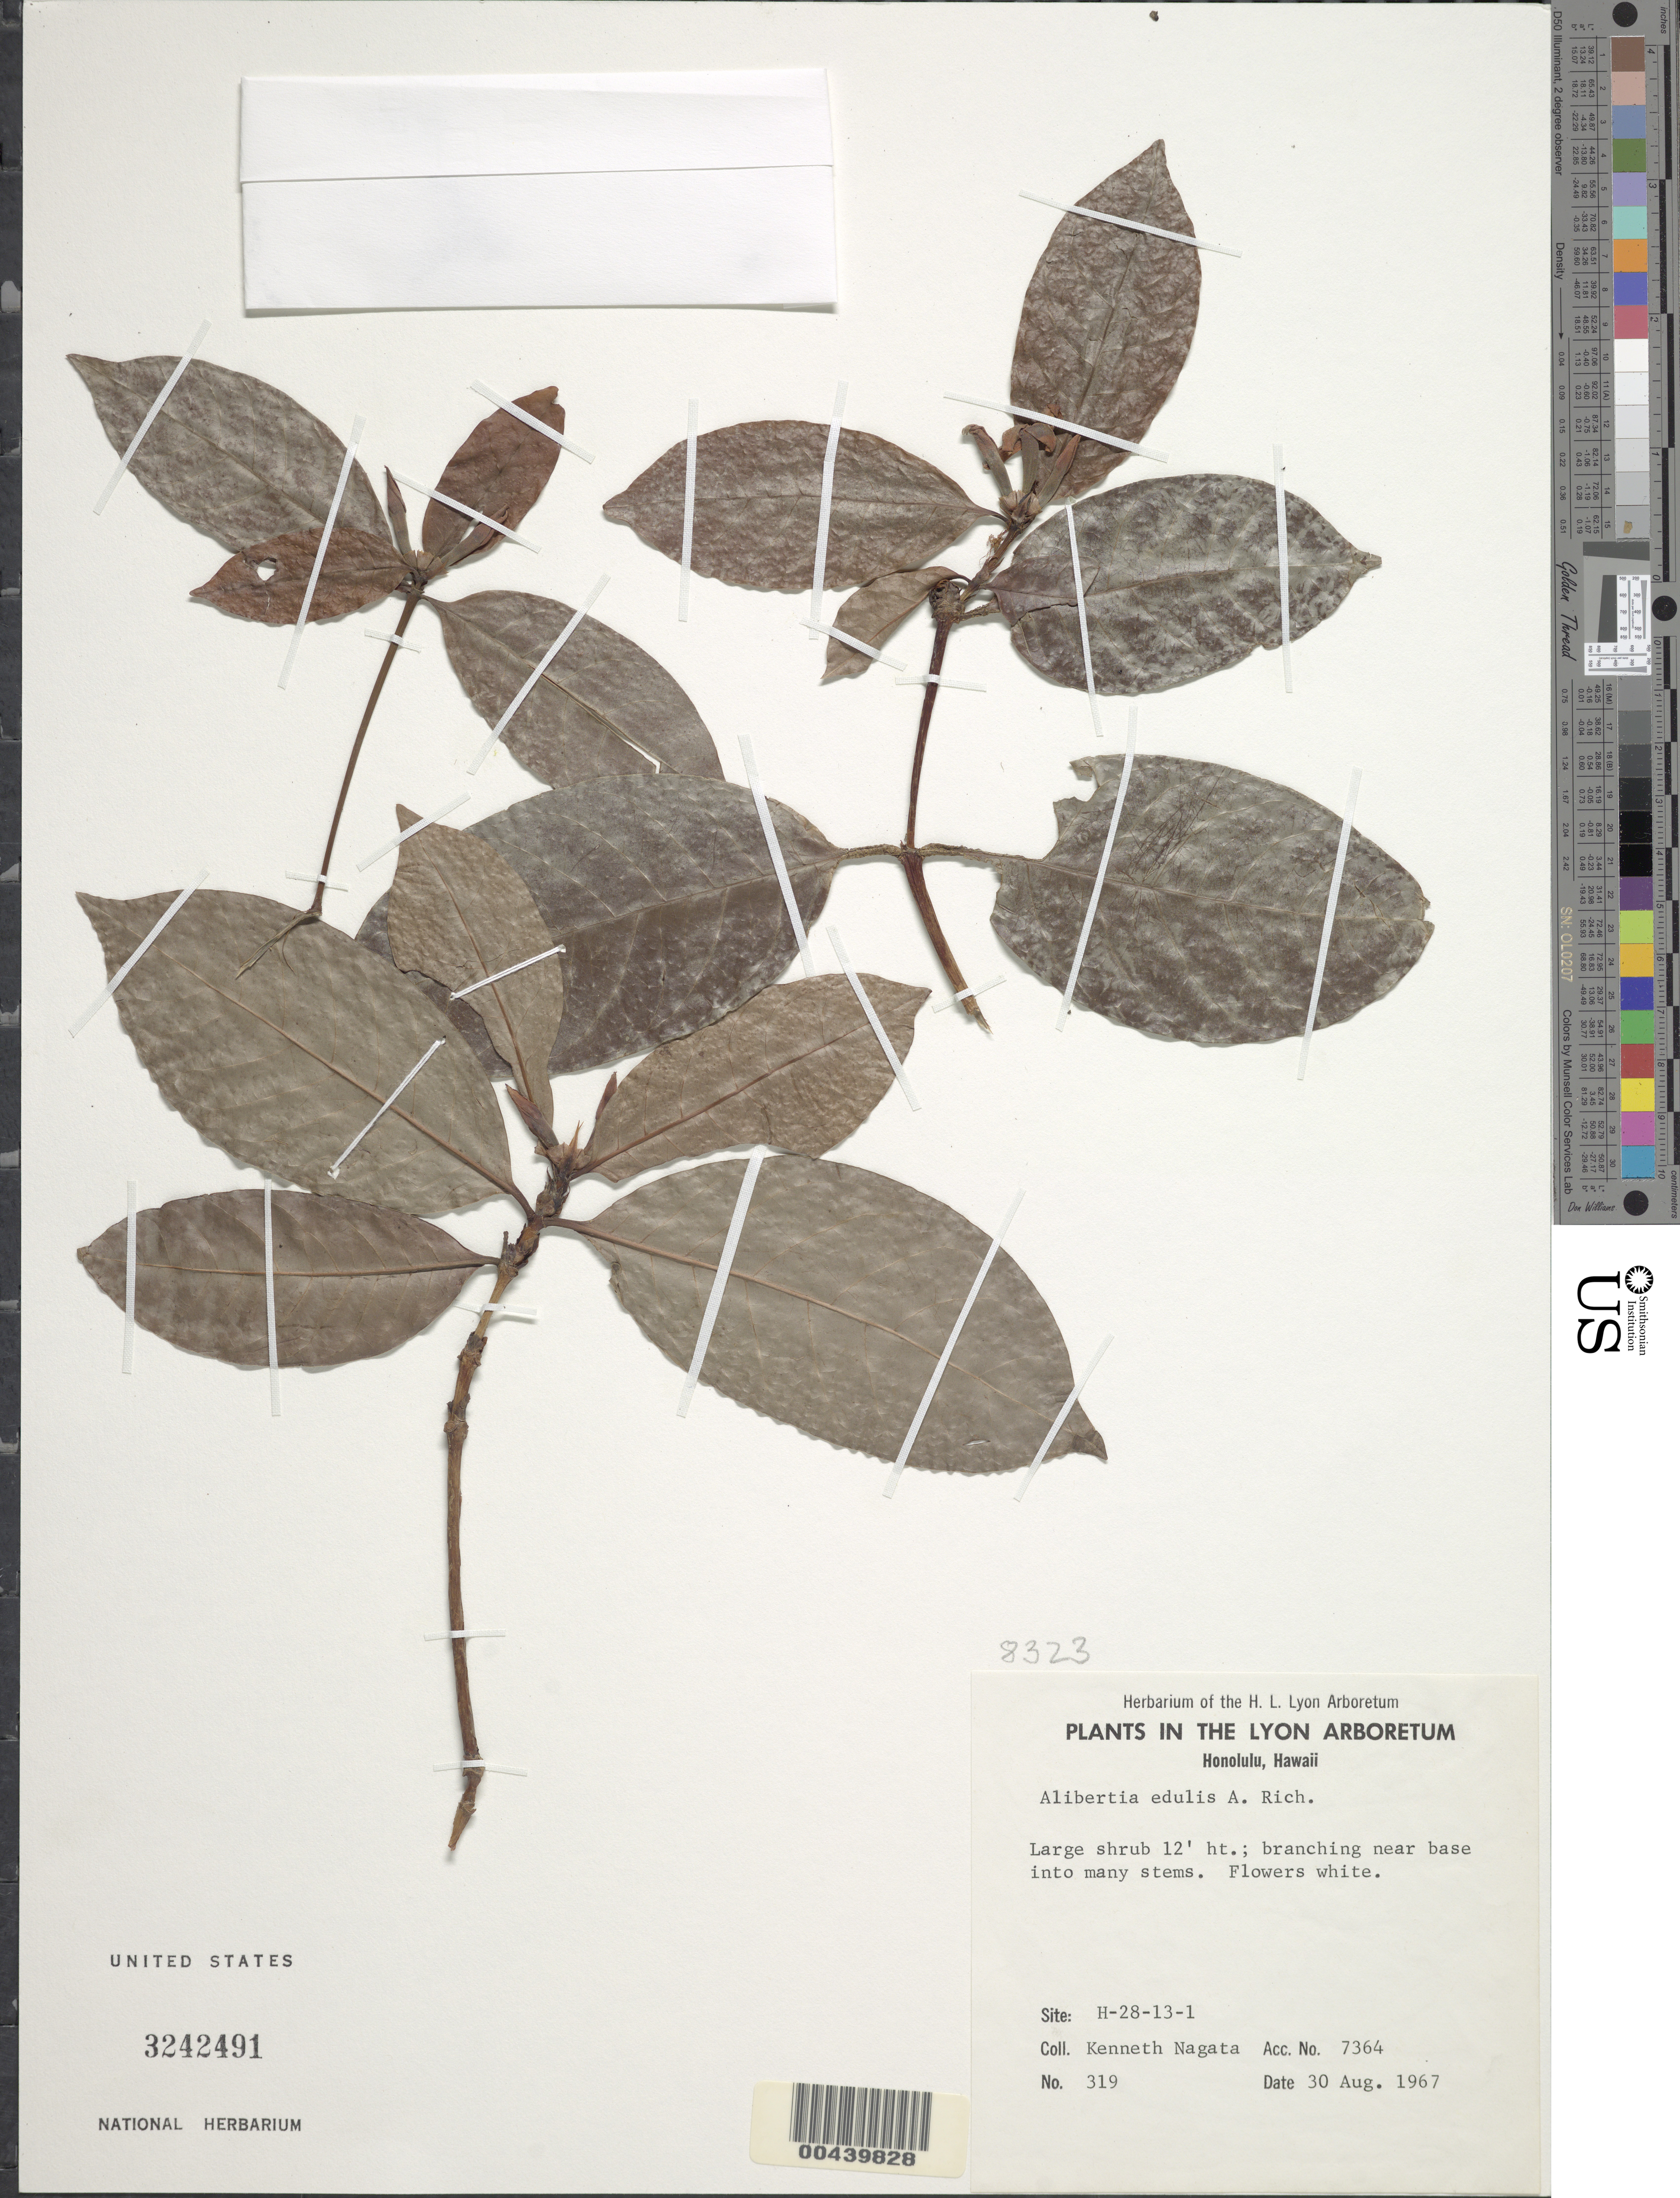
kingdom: Plantae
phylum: Tracheophyta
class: Magnoliopsida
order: Gentianales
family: Rubiaceae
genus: Alibertia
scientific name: Alibertia edulis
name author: (Rich.) A. Rich. ex DC.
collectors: K. Nagata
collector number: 7364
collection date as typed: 30 Aug 1967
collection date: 1967-08-30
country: United States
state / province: Hawaii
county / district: Honolulu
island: Oahu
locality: In the H.L. Lyon Arboretum, Site H-28-13-1, Honolulu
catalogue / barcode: US 3242491